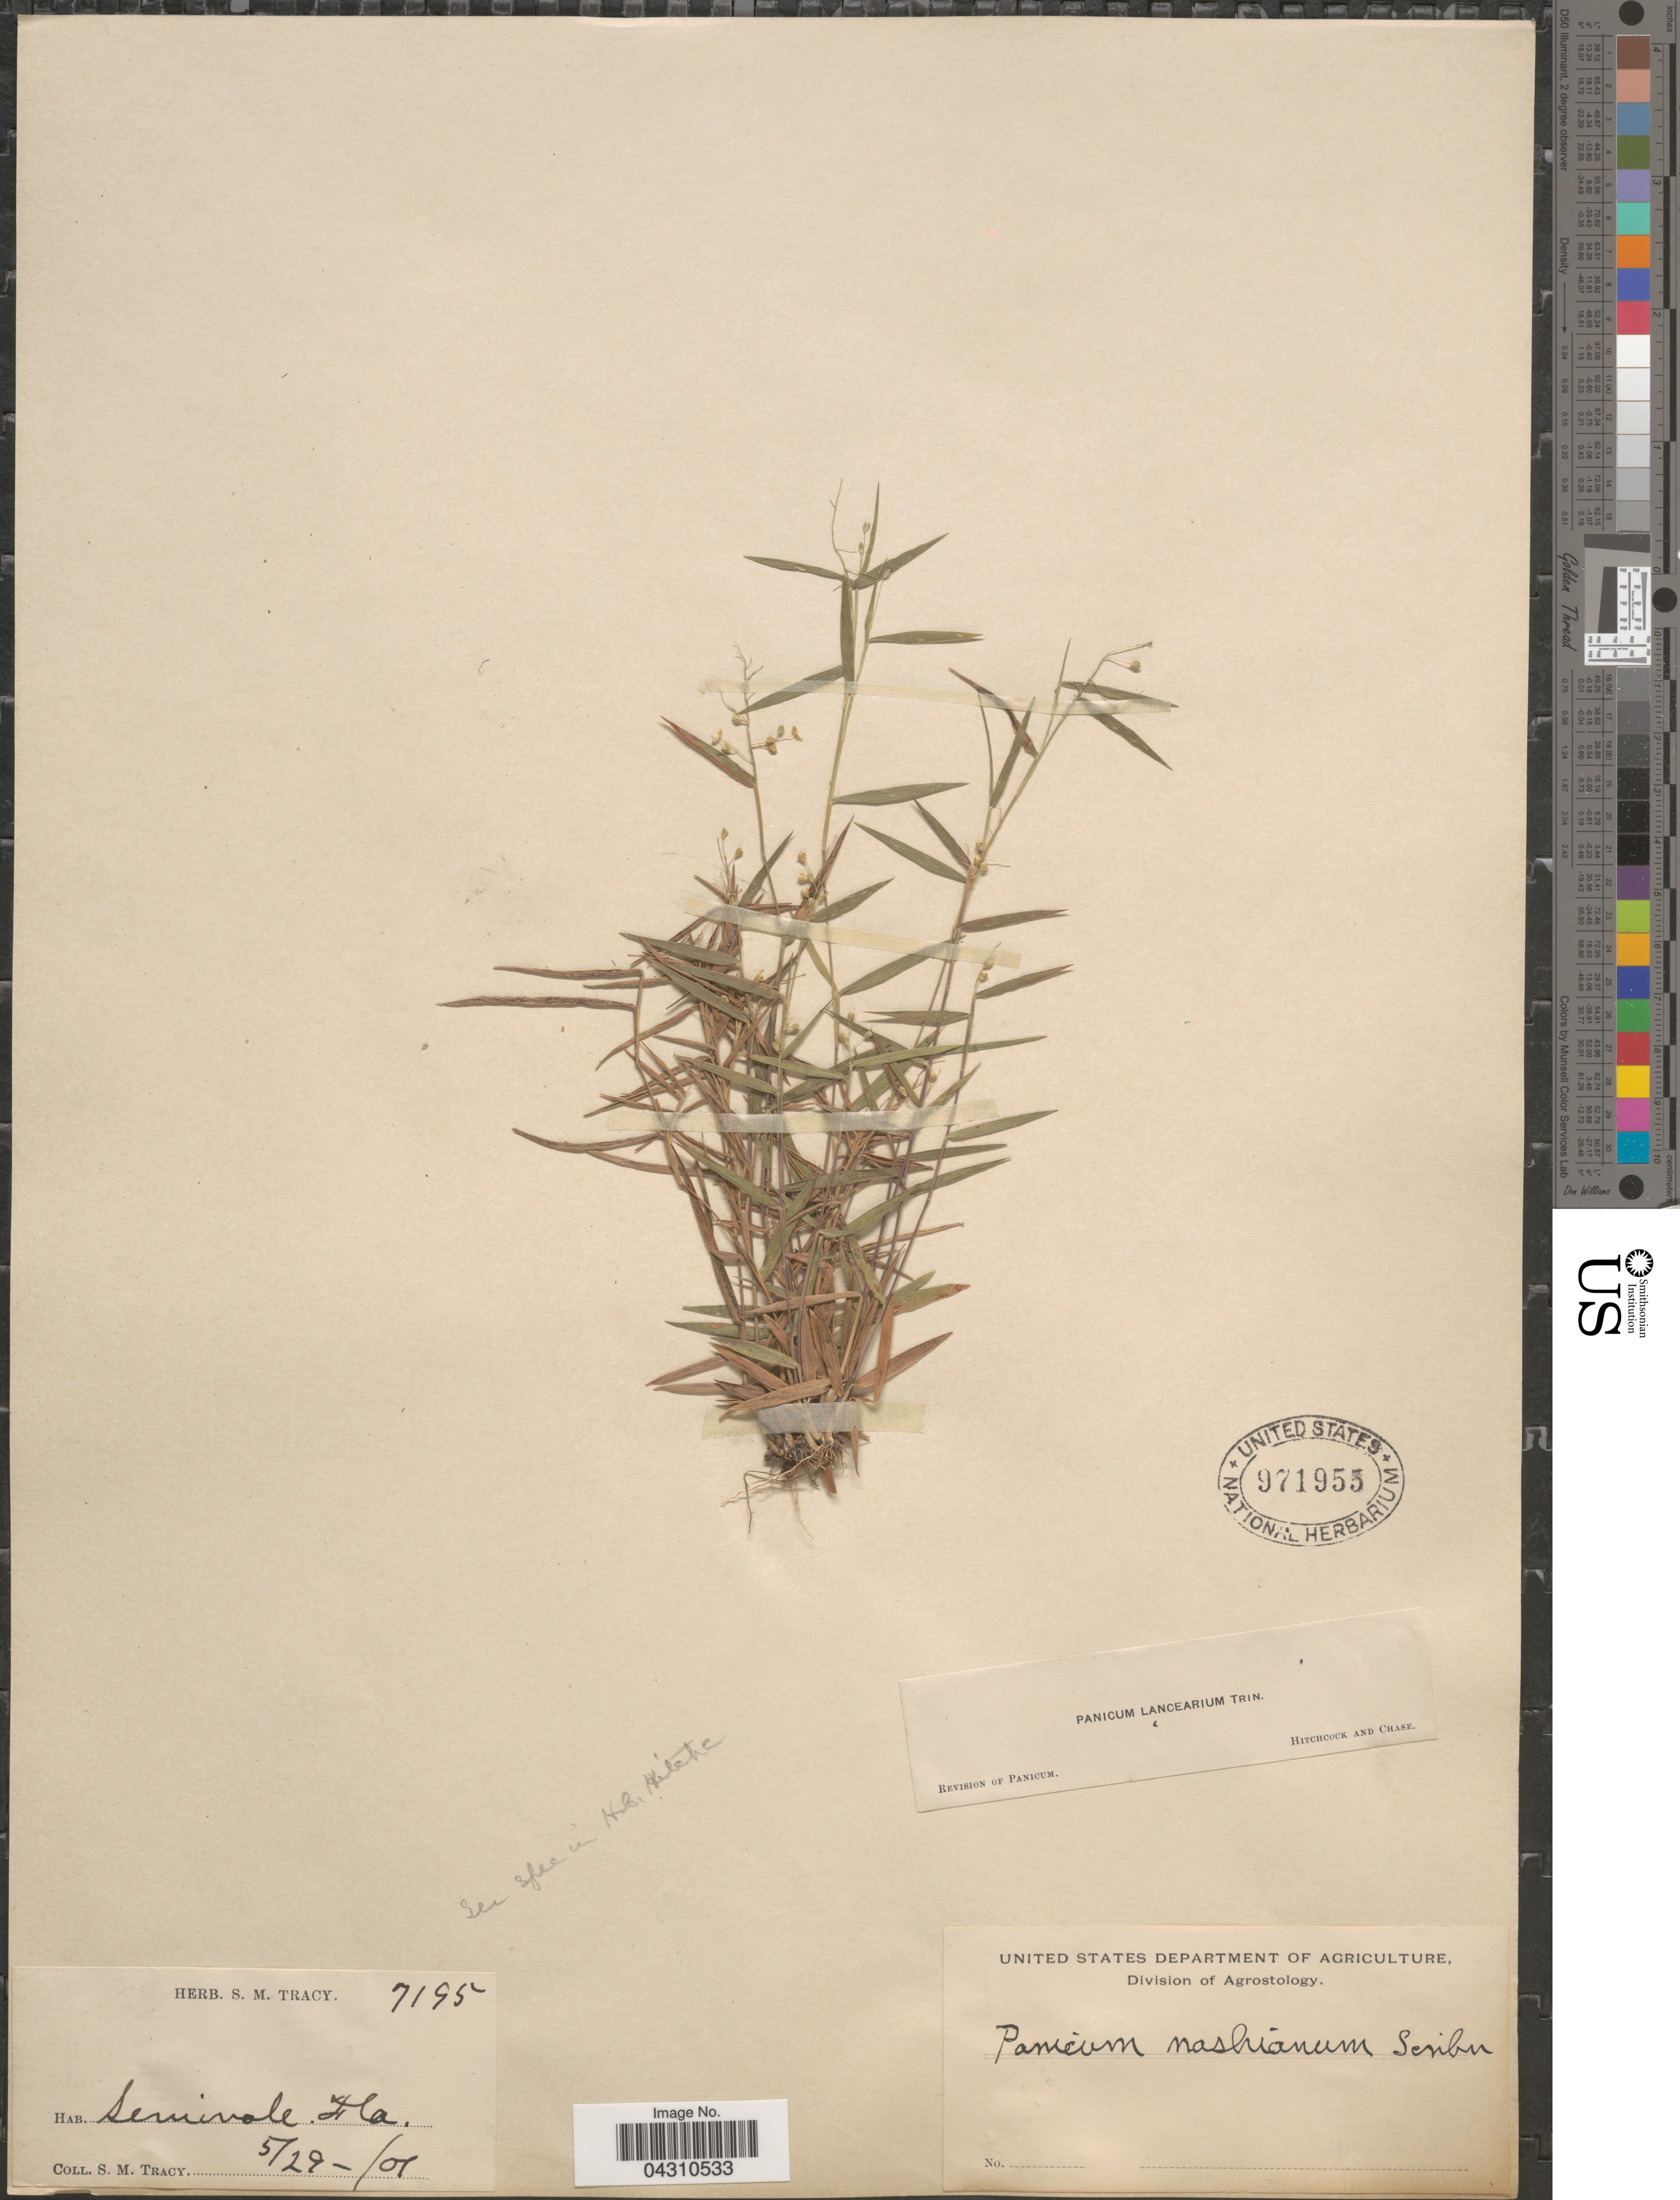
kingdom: Plantae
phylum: Tracheophyta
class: Liliopsida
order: Poales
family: Poaceae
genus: Dichanthelium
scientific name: Dichanthelium portoricense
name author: (Desv. ex Ham.) B.F. Hansen & Wunderlin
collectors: S. M. Tracy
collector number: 7195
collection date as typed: Transcribed d/m/y: 29/5/1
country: United States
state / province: Florida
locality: Seminole.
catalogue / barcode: US 971955